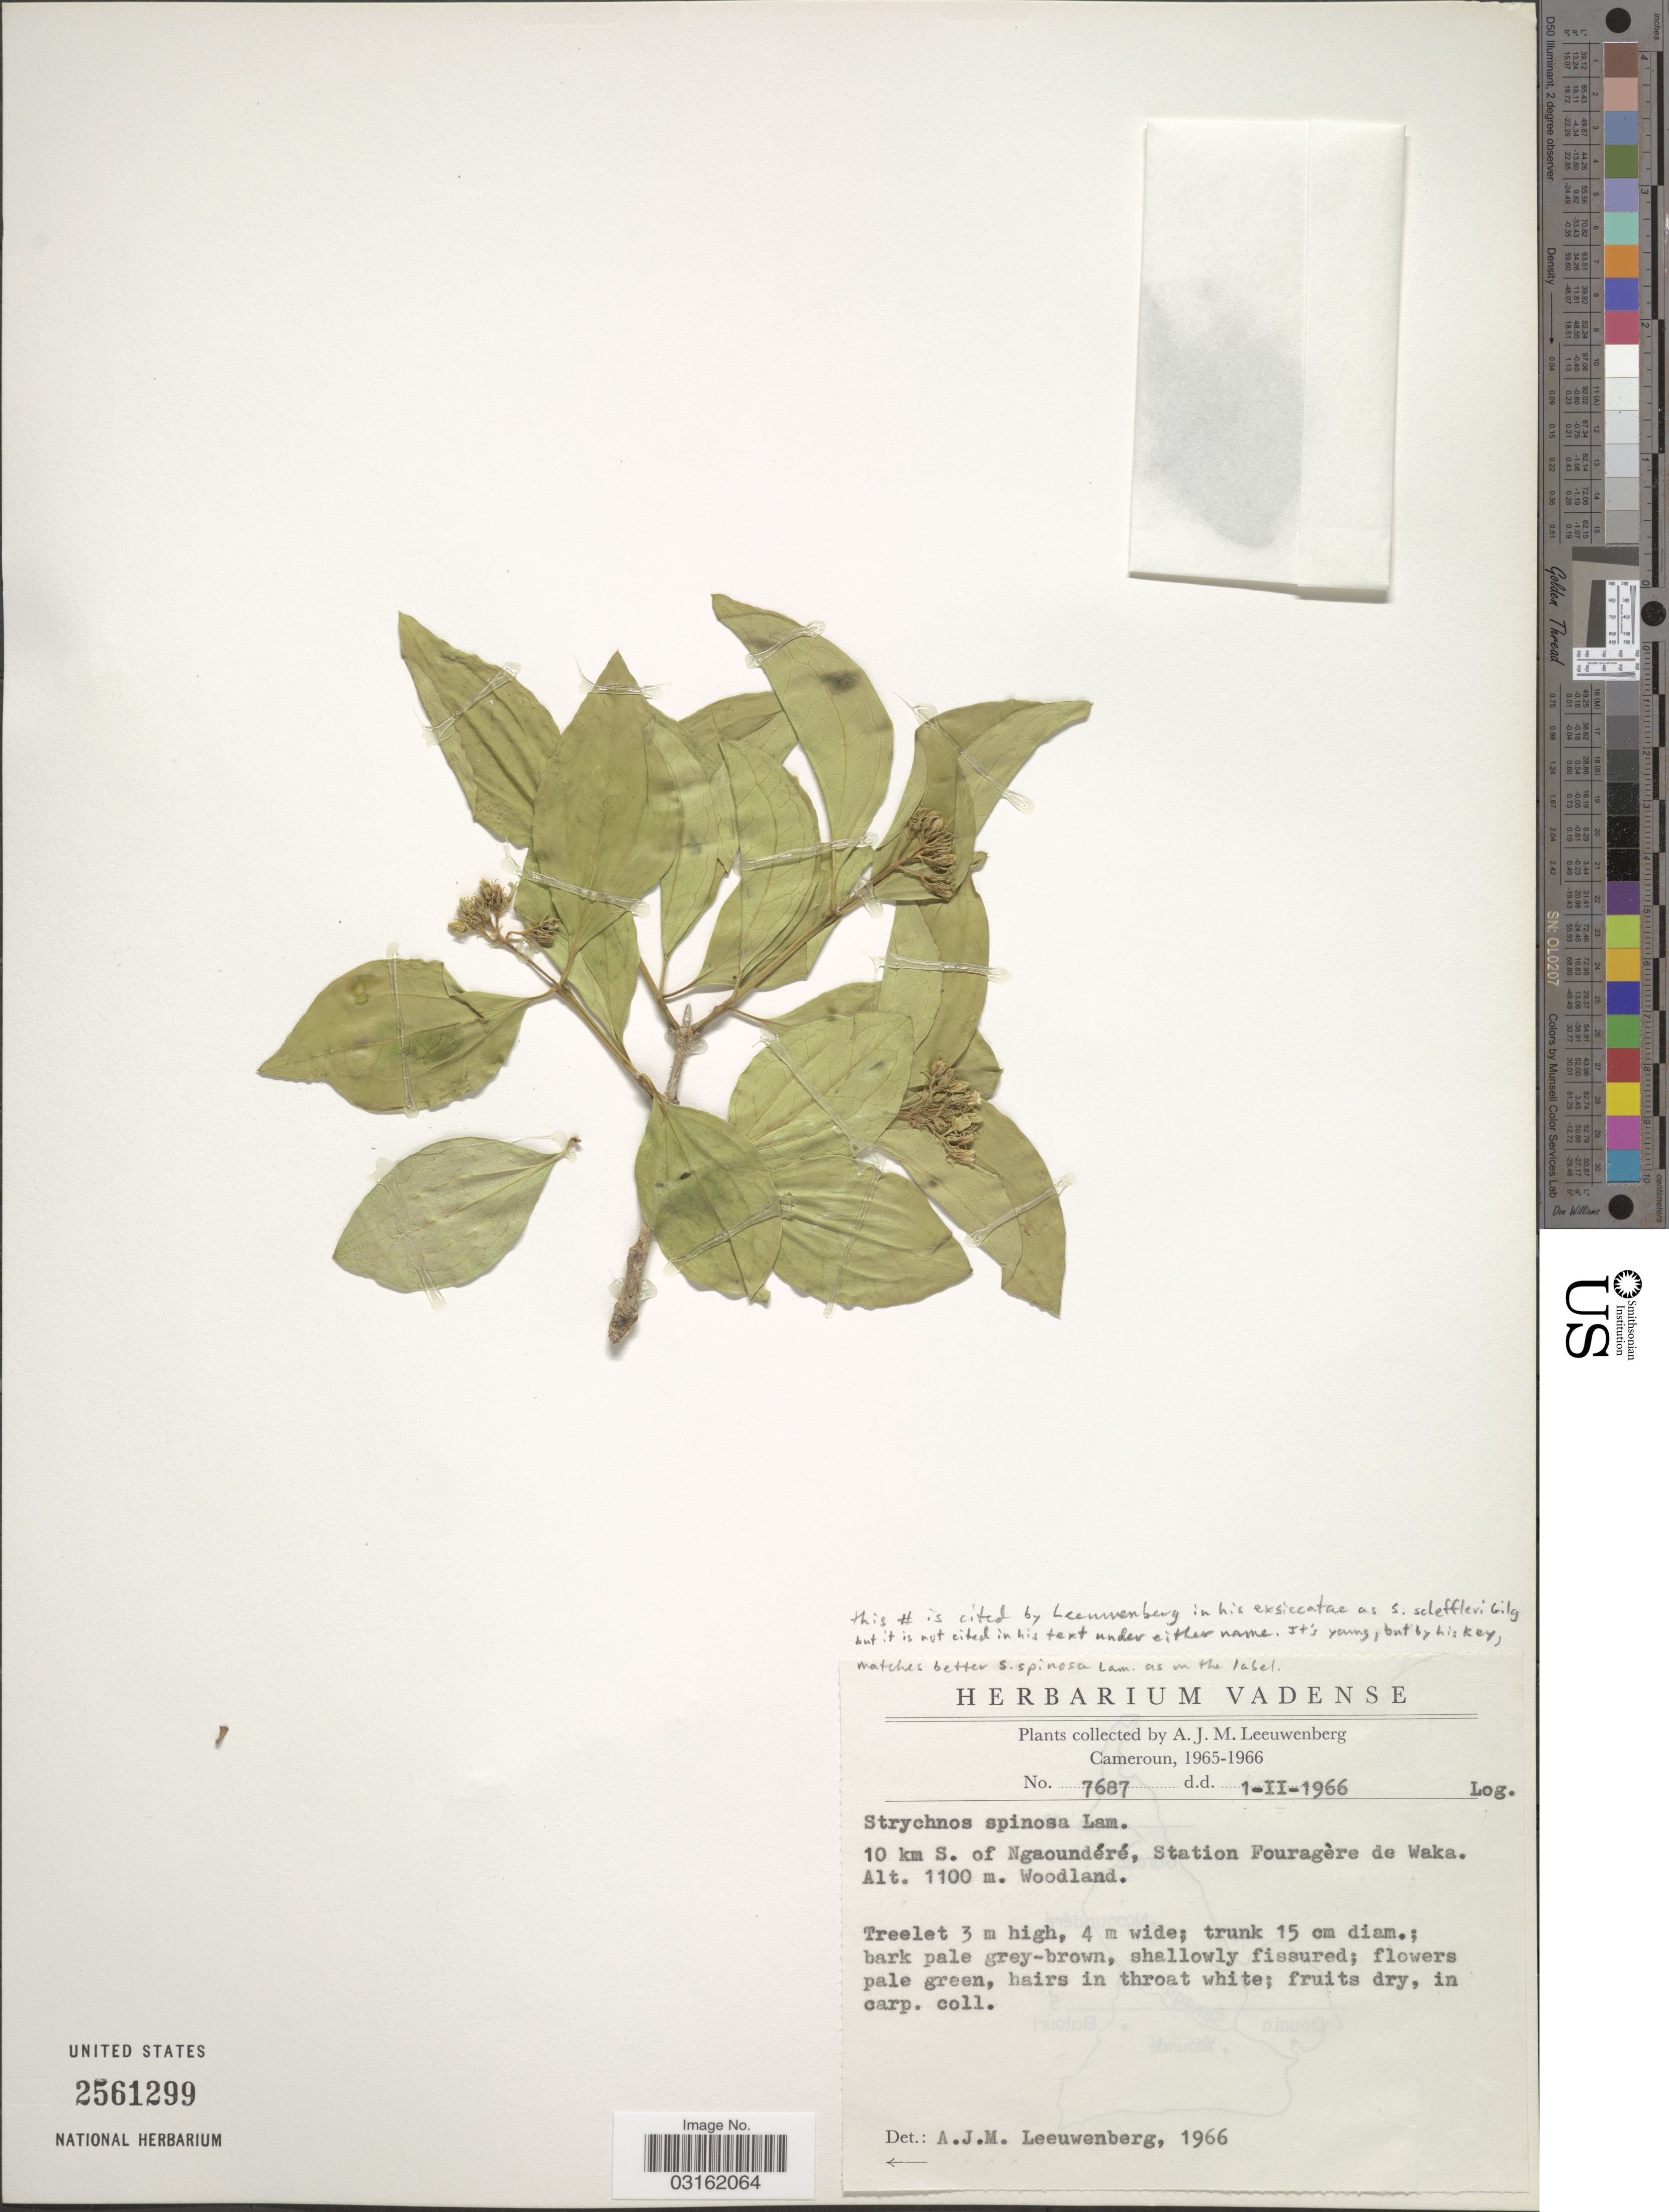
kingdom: Plantae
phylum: Tracheophyta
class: Magnoliopsida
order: Gentianales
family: Loganiaceae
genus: Strychnos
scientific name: Strychnos spinosa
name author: Lam.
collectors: A. J. M. Leeuwenberg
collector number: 7687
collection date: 1966-02-01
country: Cameroon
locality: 10 km S. of Ngaoundéré, Station Fouragère de Waka.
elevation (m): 1100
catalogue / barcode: US 2561299